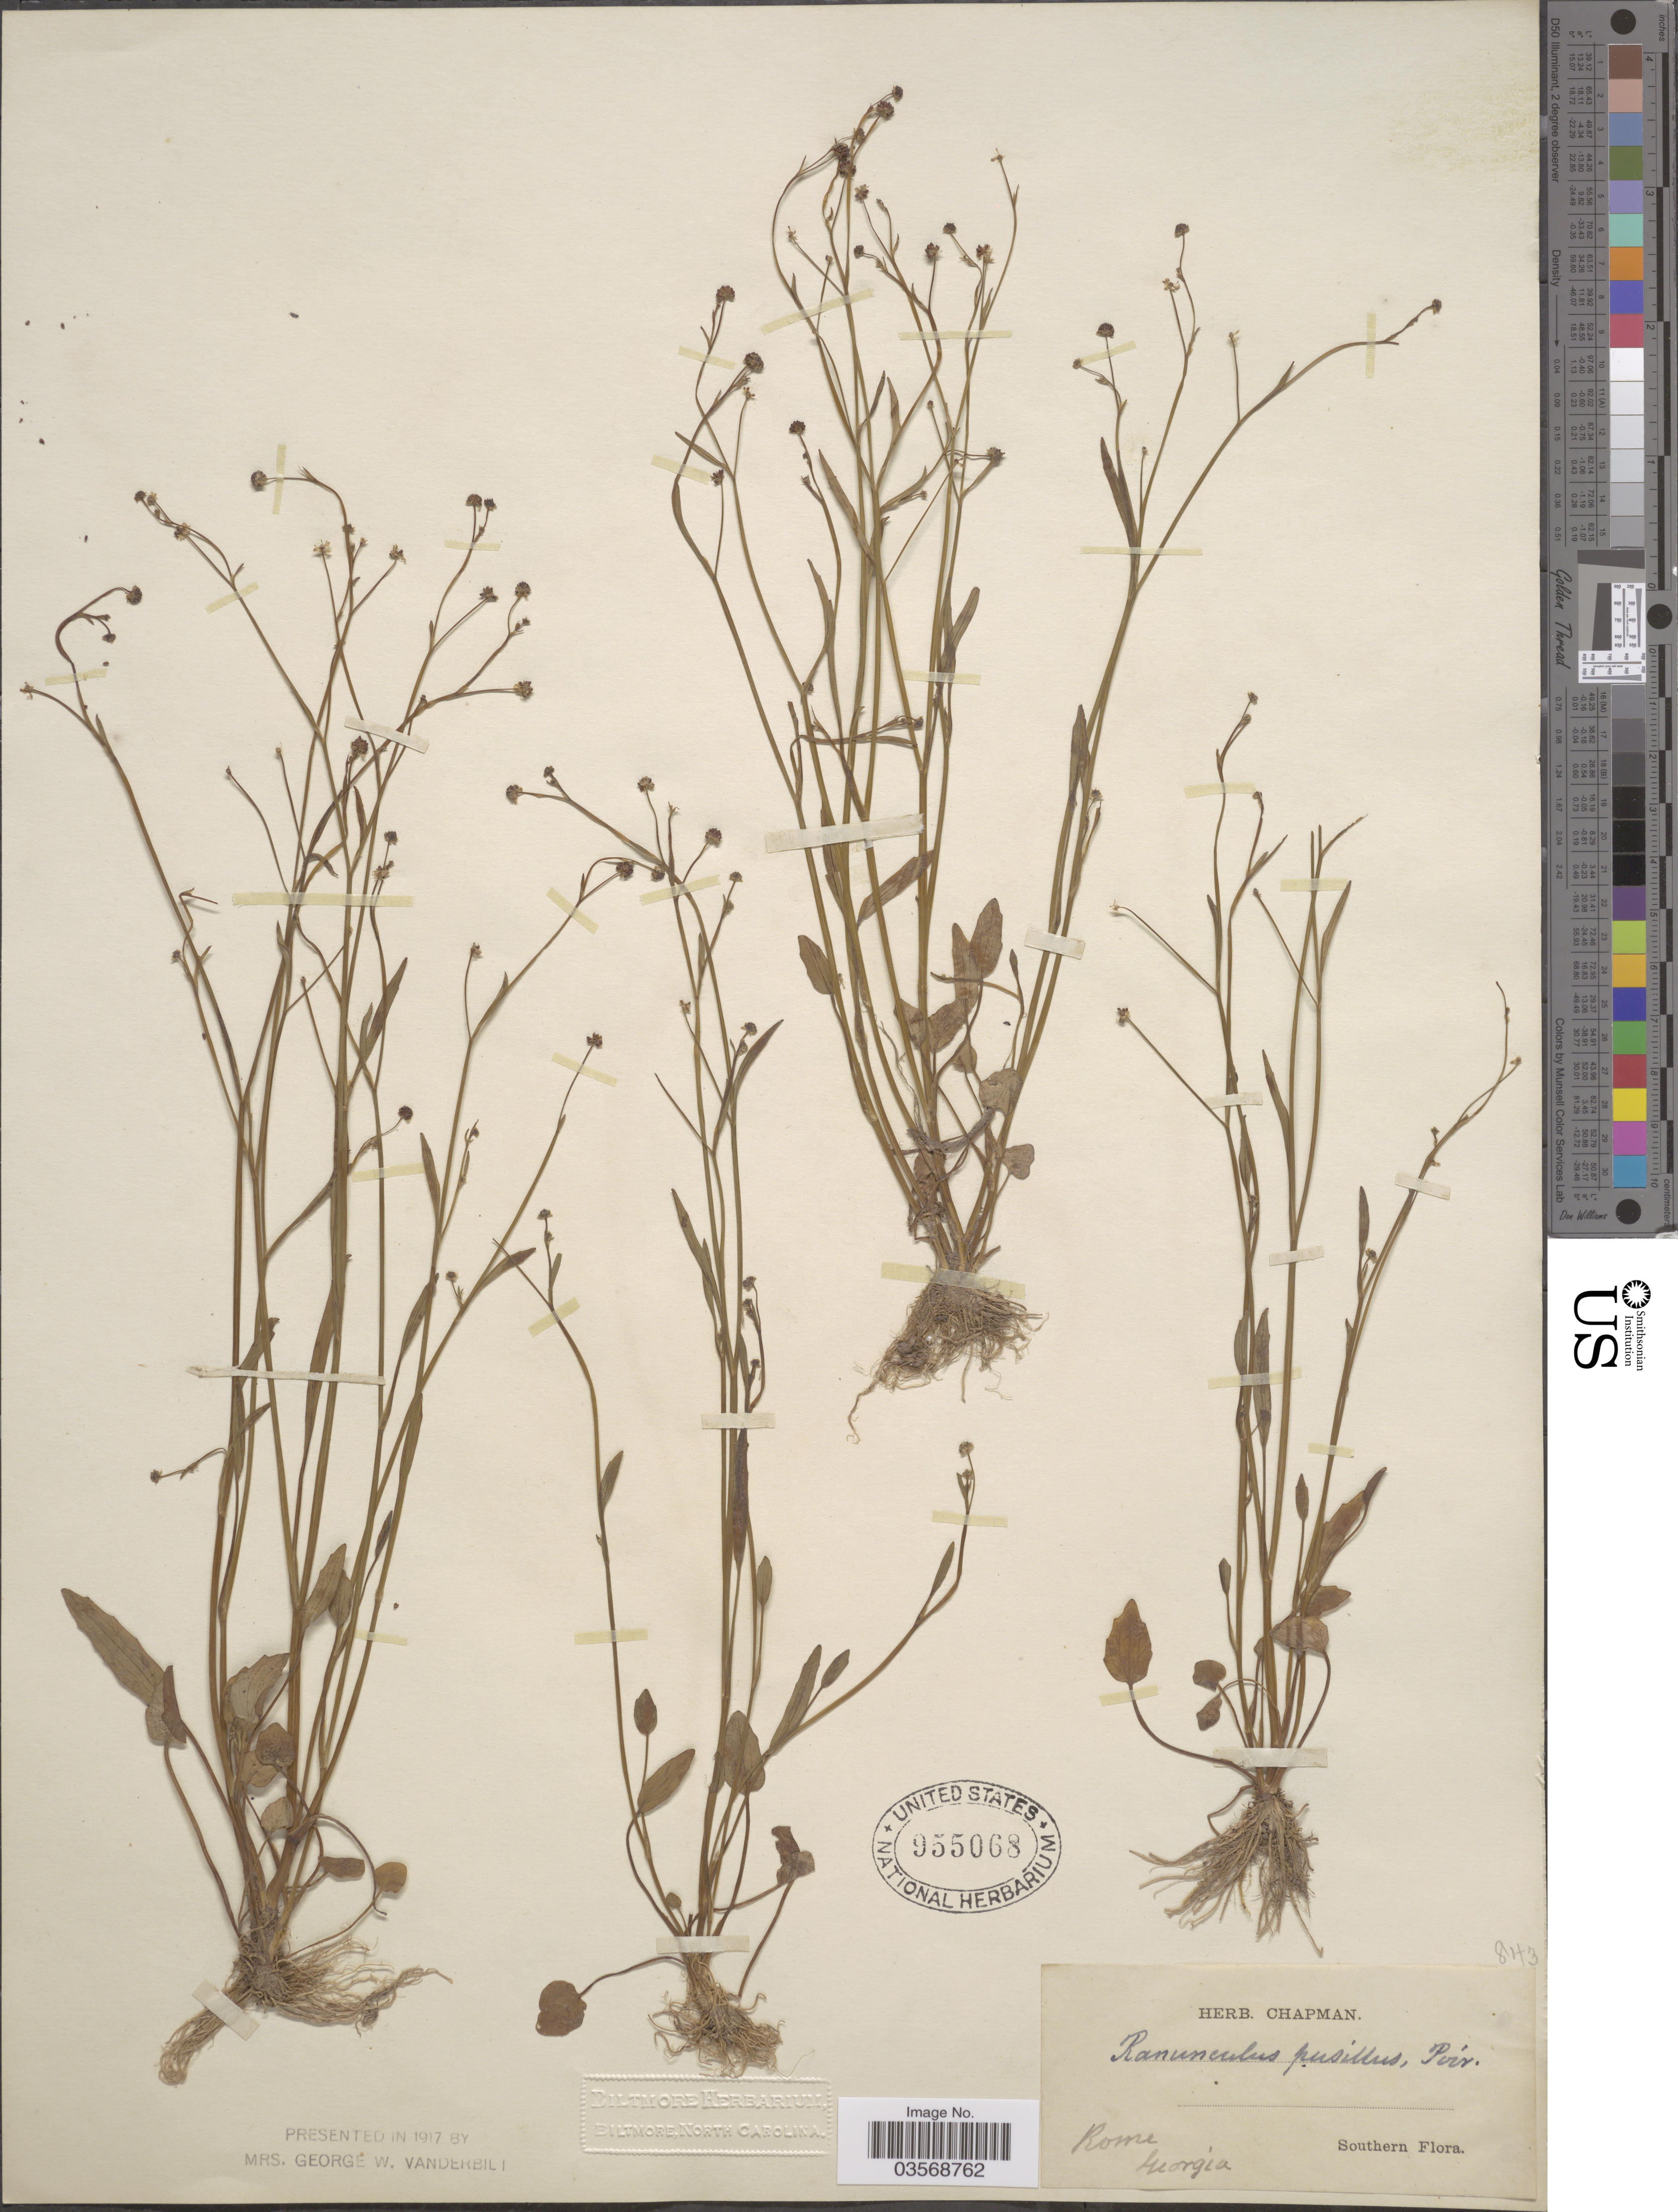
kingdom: Plantae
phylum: Tracheophyta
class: Magnoliopsida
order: Ranunculales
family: Ranunculaceae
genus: Ranunculus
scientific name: Ranunculus pusillus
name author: Poir.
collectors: ex herb. Chapman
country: United States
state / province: Georgia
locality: Rome. Southern.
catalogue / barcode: US 955068